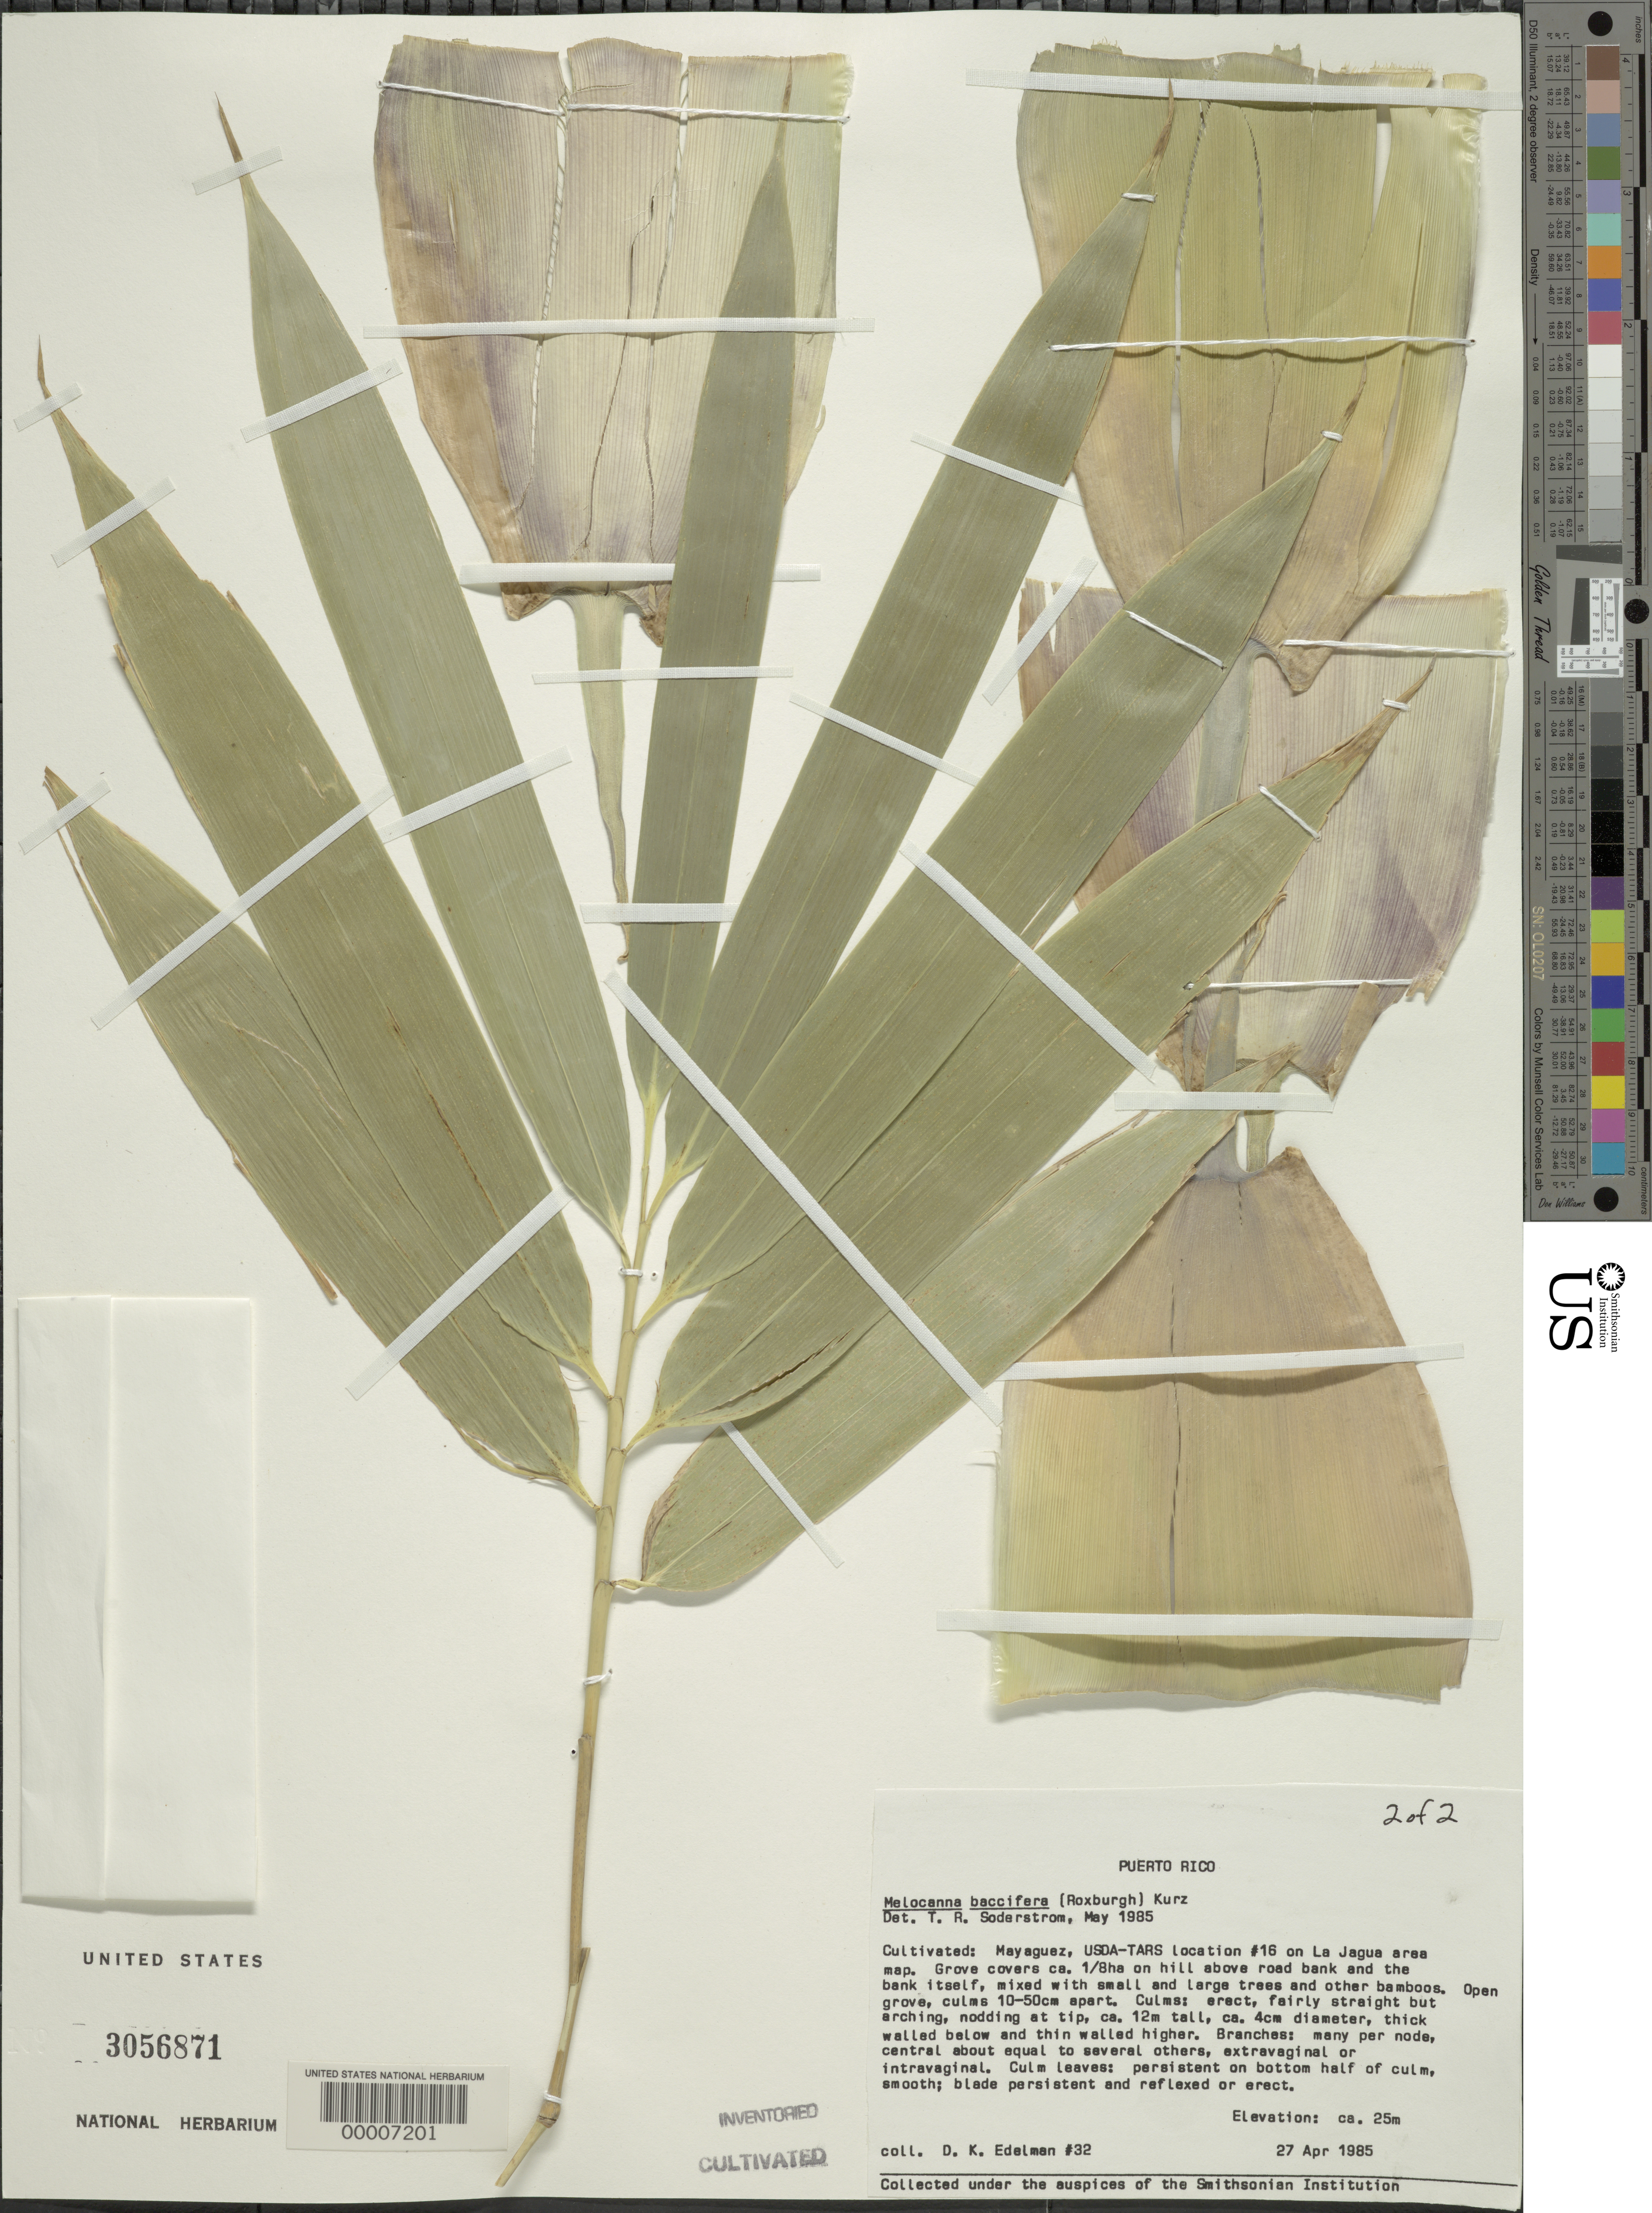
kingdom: Plantae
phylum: Tracheophyta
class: Liliopsida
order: Poales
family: Poaceae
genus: Melocanna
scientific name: Melocanna baccifera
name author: (Roxb.) Kurz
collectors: D. Edelman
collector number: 32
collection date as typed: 27 Apr 1985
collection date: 1985-04-27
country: Puerto Rico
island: Greater Antilles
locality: Mayaguez, usda-tars, location 16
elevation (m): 25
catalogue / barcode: US 3056871